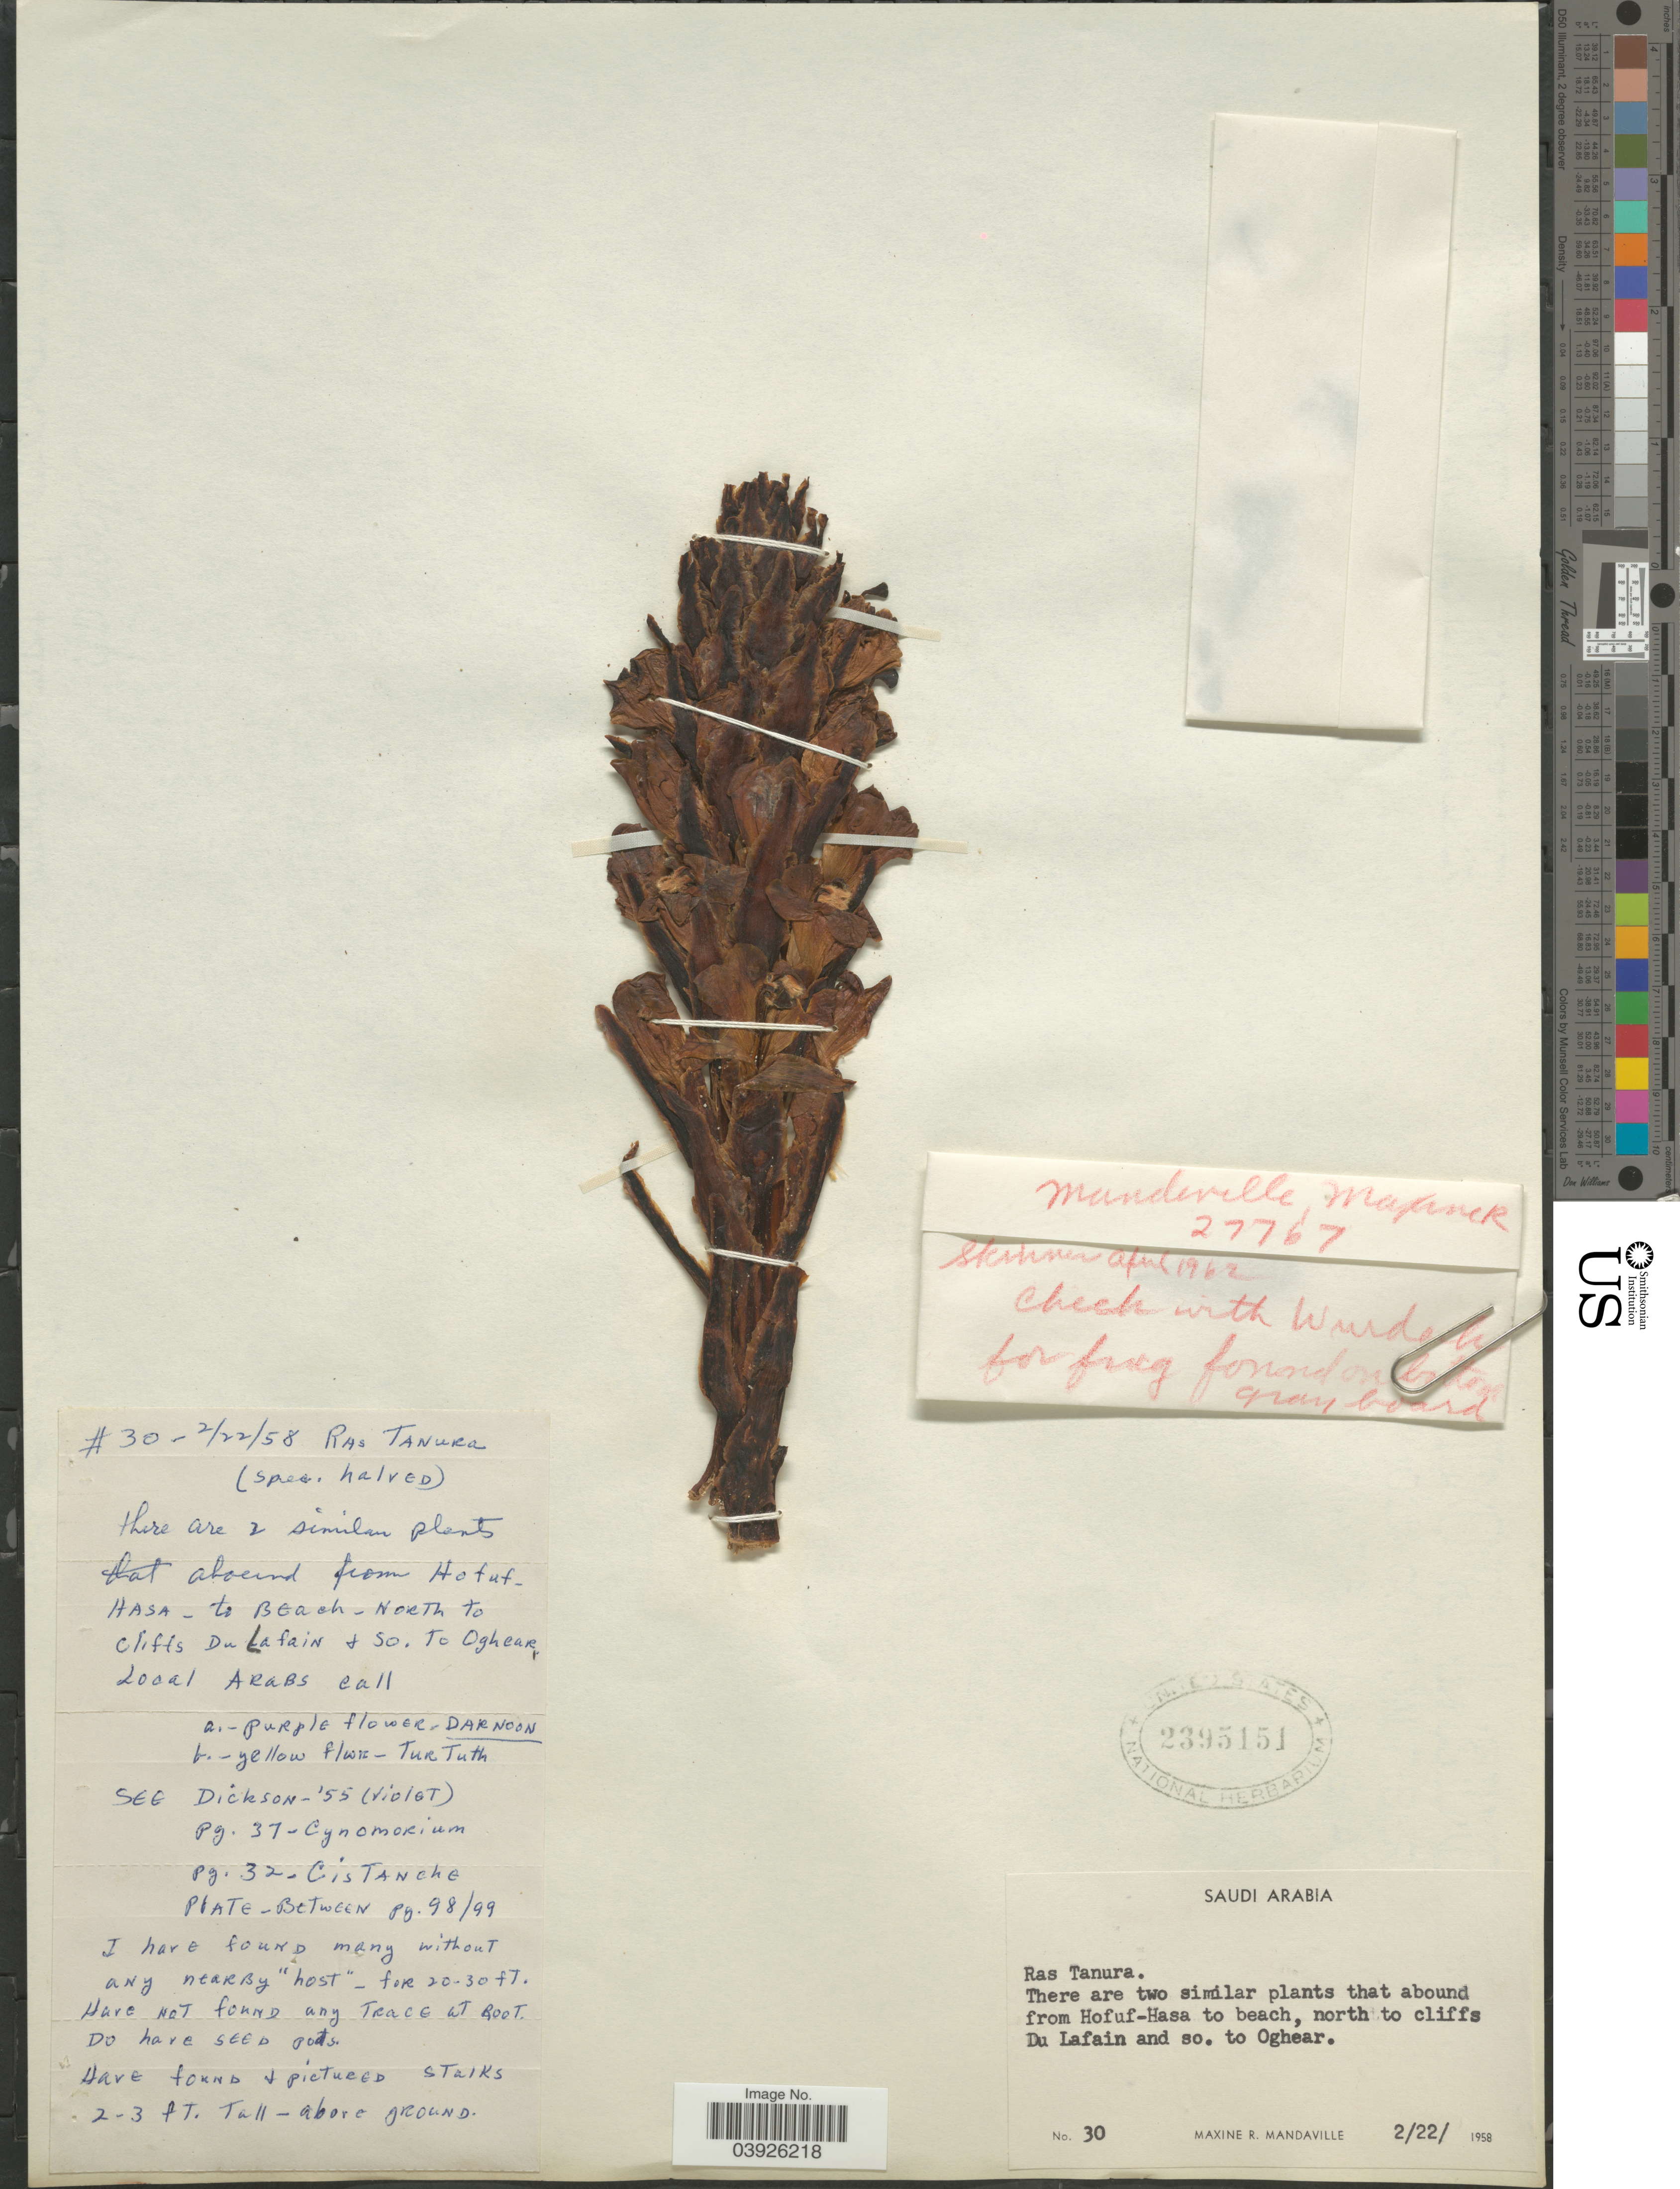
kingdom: Plantae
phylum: Tracheophyta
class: Magnoliopsida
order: Lamiales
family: Orobanchaceae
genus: Orobanche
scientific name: Orobanche sp.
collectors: M. Mandaville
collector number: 30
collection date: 1958-02-22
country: Saudi Arabia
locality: Ras Tanura. There are two similar plants that abound from Hofuf-Hasa to beech, north of cliffs Du Lafain and so. to Oghear.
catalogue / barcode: US 2395151